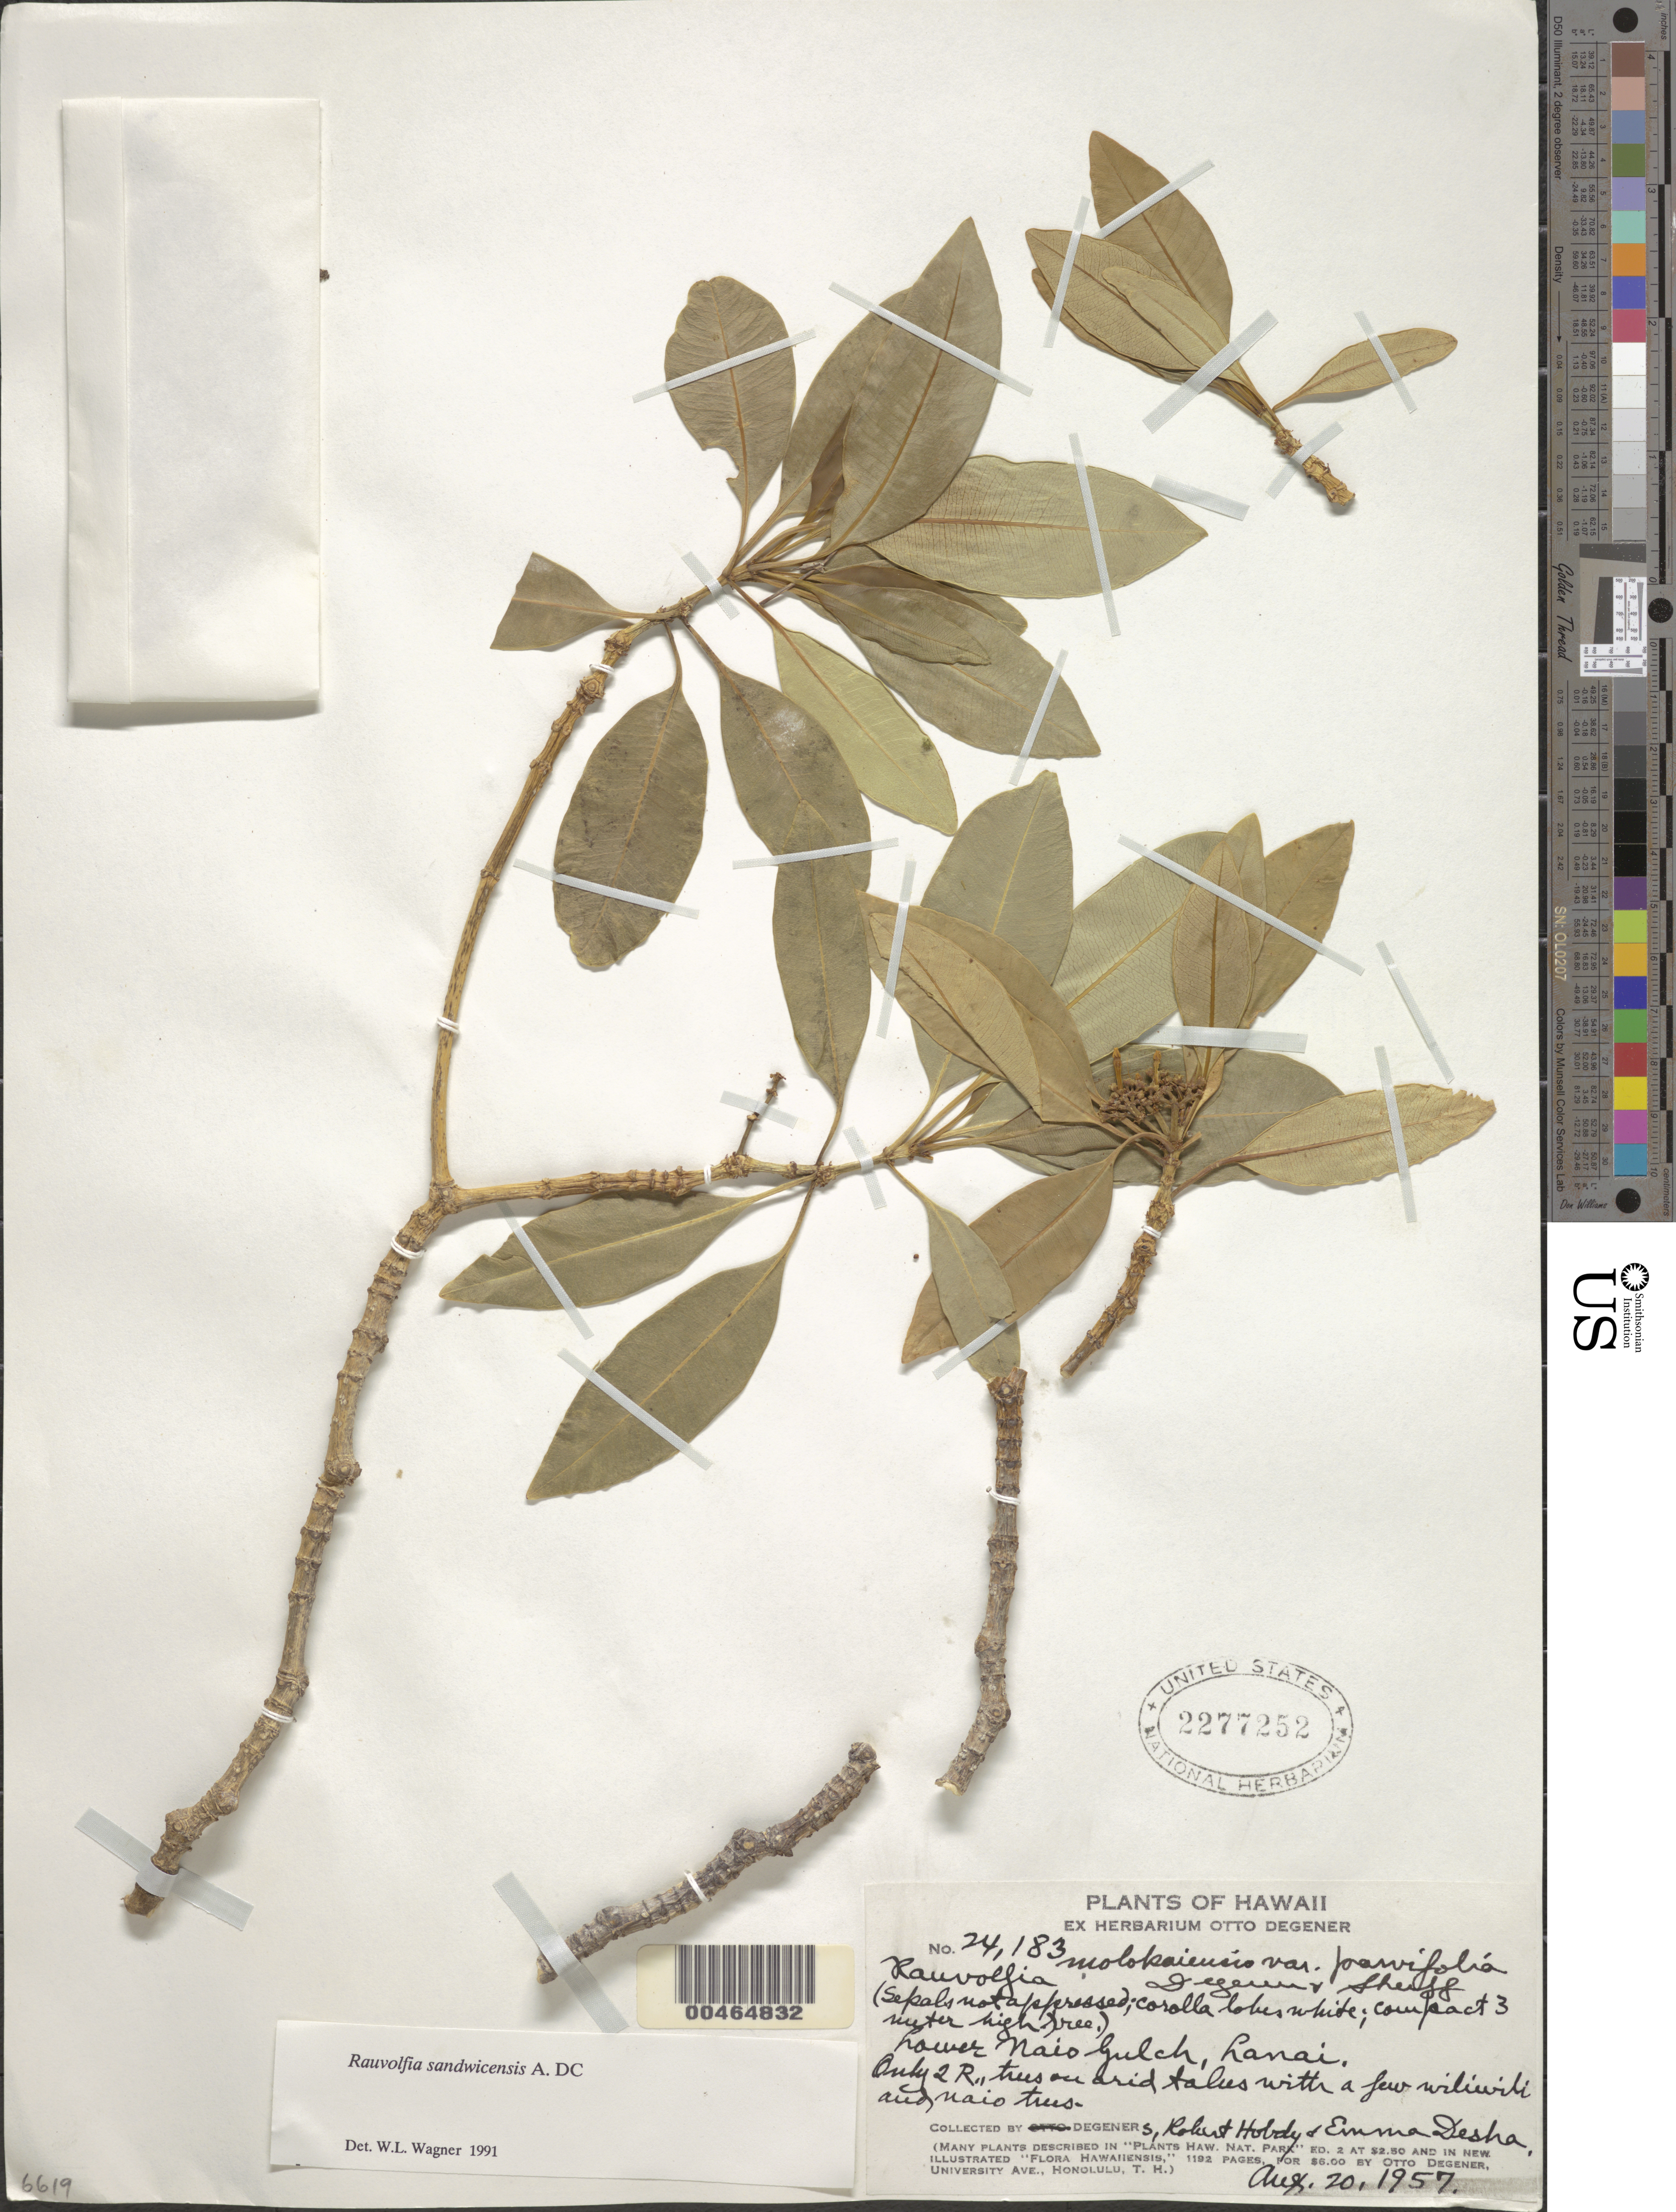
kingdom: Plantae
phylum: Tracheophyta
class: Magnoliopsida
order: Gentianales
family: Apocynaceae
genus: Rauvolfia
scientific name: Rauvolfia sandwicensis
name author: A. DC.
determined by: Wagner, W. L., (BOT), Smithsonian Institution - National Museum of Natural History (UNITED STATES)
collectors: O. Degener, I. Degener, R. Hobdy & E. Desha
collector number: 24183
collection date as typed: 20 Aug 1957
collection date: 1957-08-20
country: United States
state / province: Hawaii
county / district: Maui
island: Lana'i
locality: Lower Naio Gulch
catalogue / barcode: US 2277252